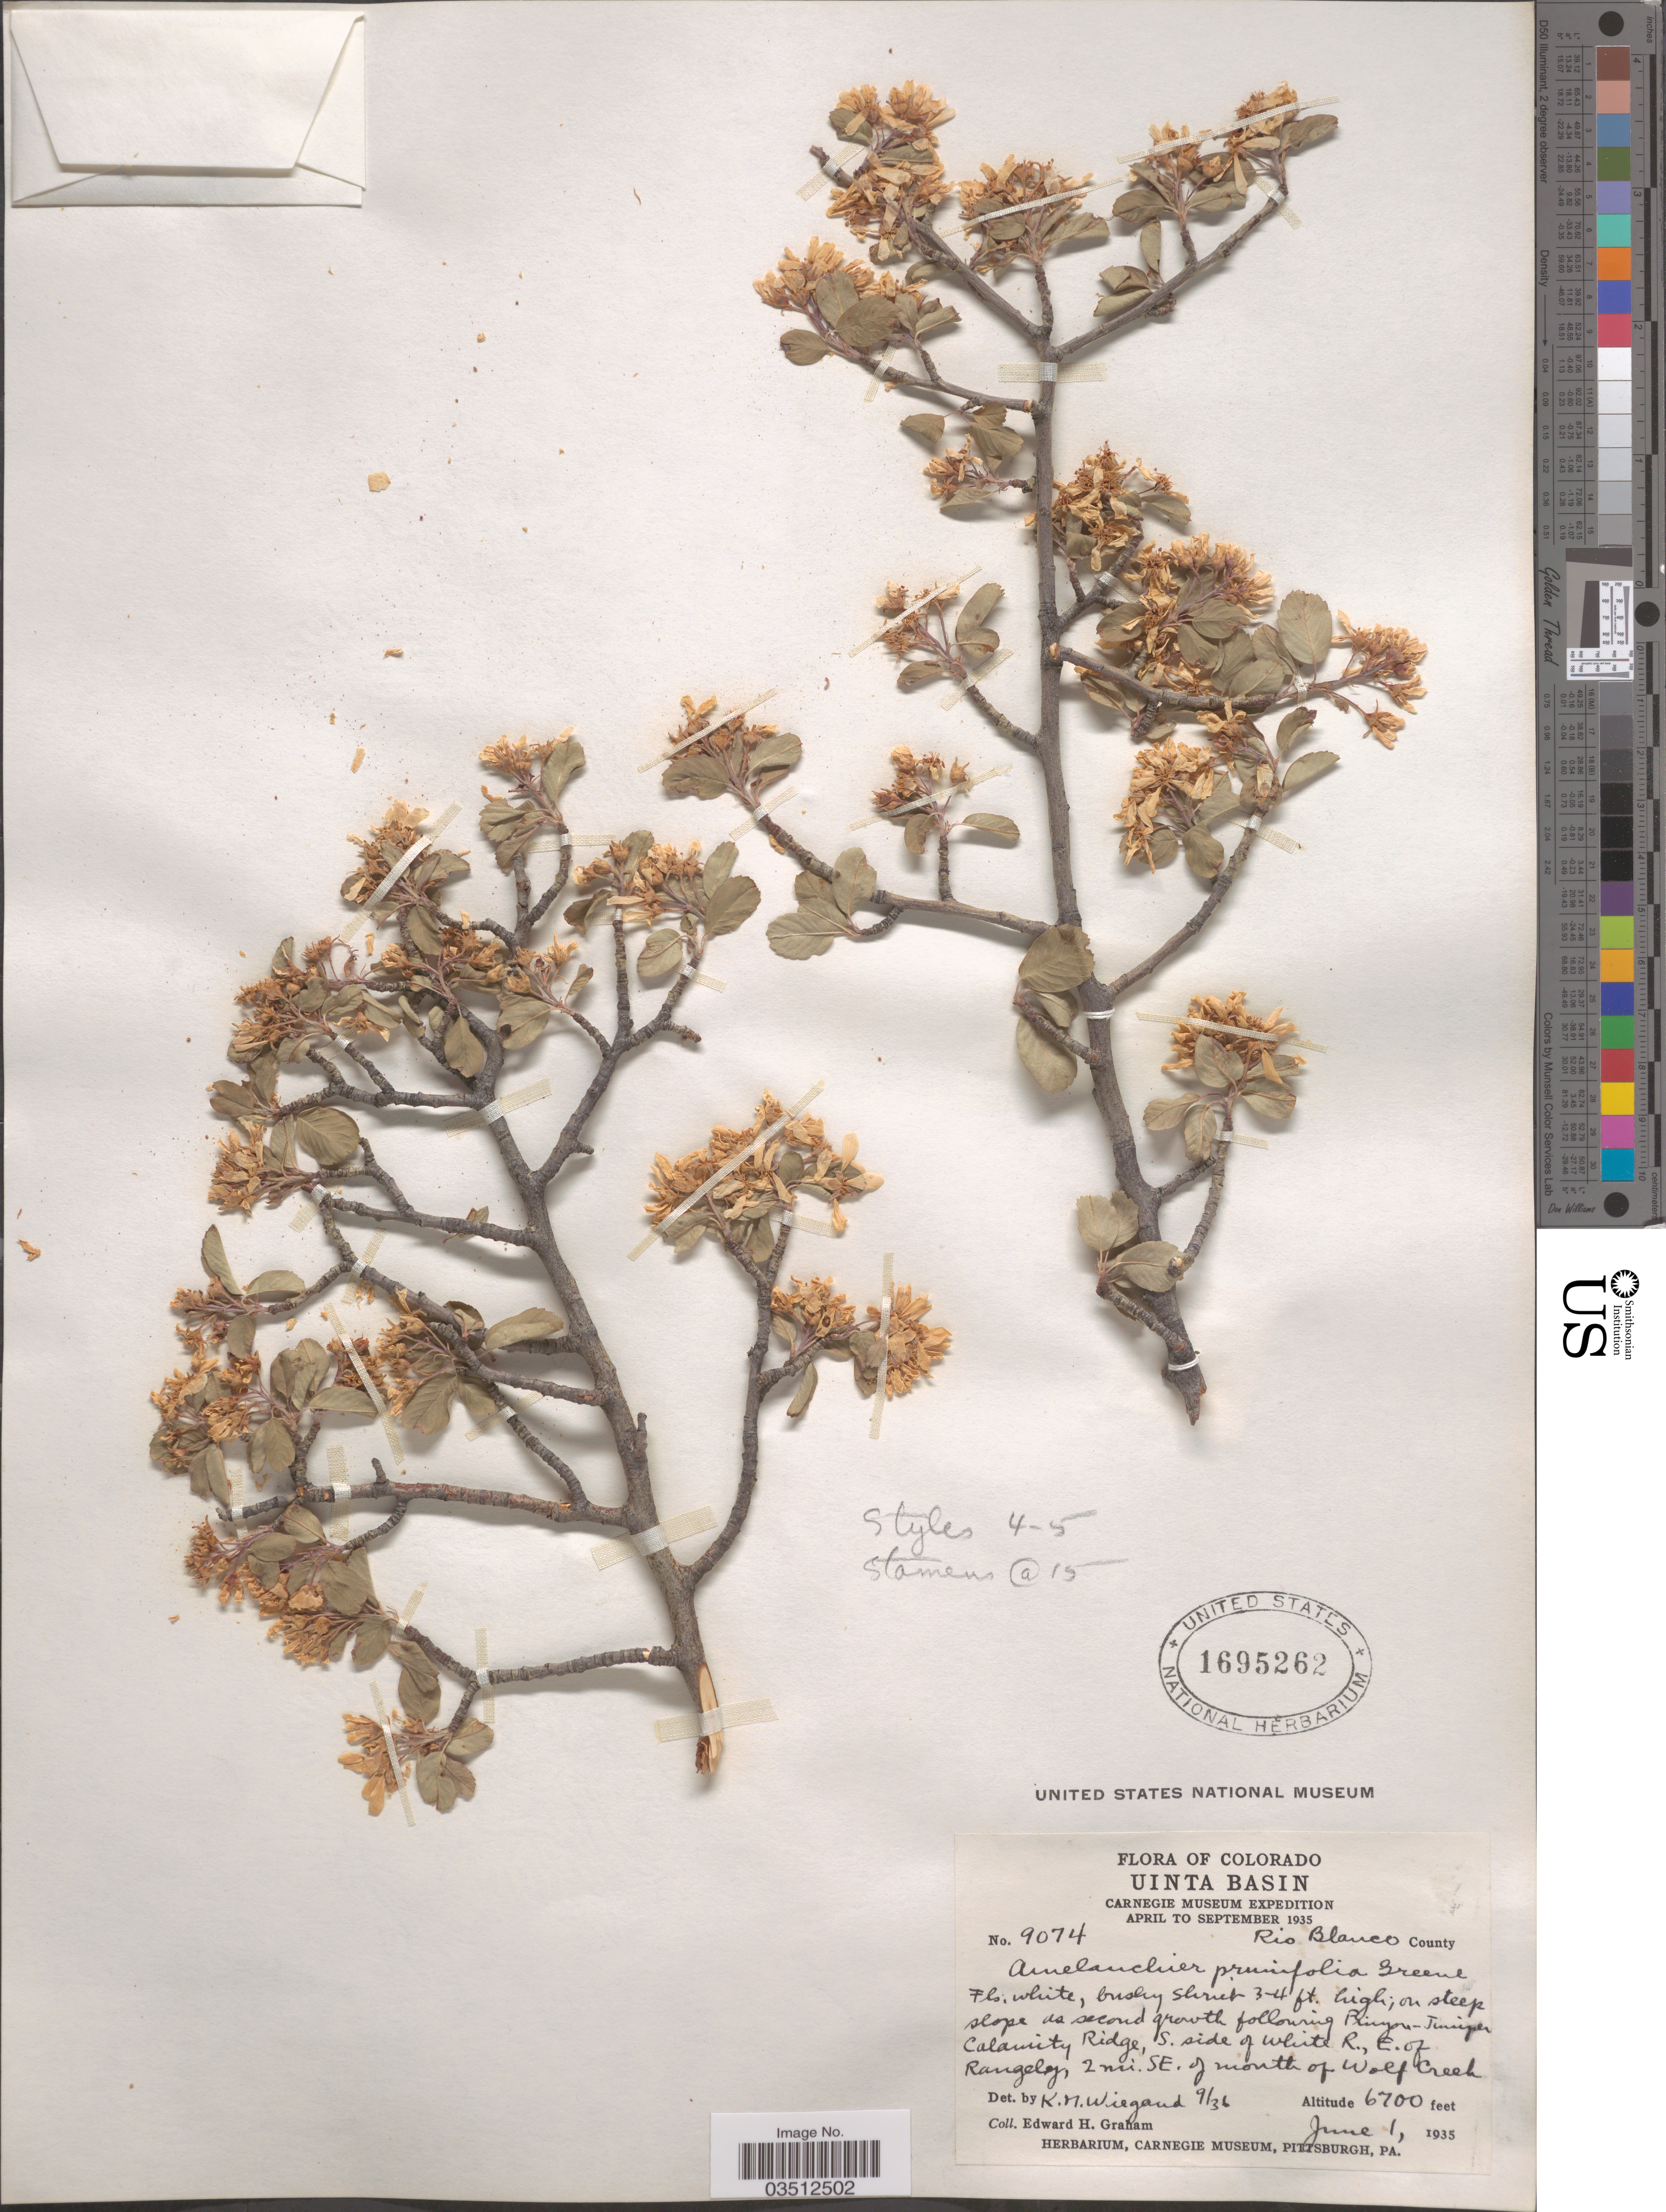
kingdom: Plantae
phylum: Tracheophyta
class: Magnoliopsida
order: Rosales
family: Rosaceae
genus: Amelanchier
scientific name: Amelanchier prunifolia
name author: Greene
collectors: E. H. Graham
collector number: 9074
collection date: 1935-06-01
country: United States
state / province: Colorado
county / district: Rio Blanco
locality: Uinta Basin. Rio Blanco County. On steep slope Calamity Ridge, S. side of white R., E. of Rangely, 2 mi. SE. of mouth of Wolf Creek.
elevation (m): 2042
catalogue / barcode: US 1695262